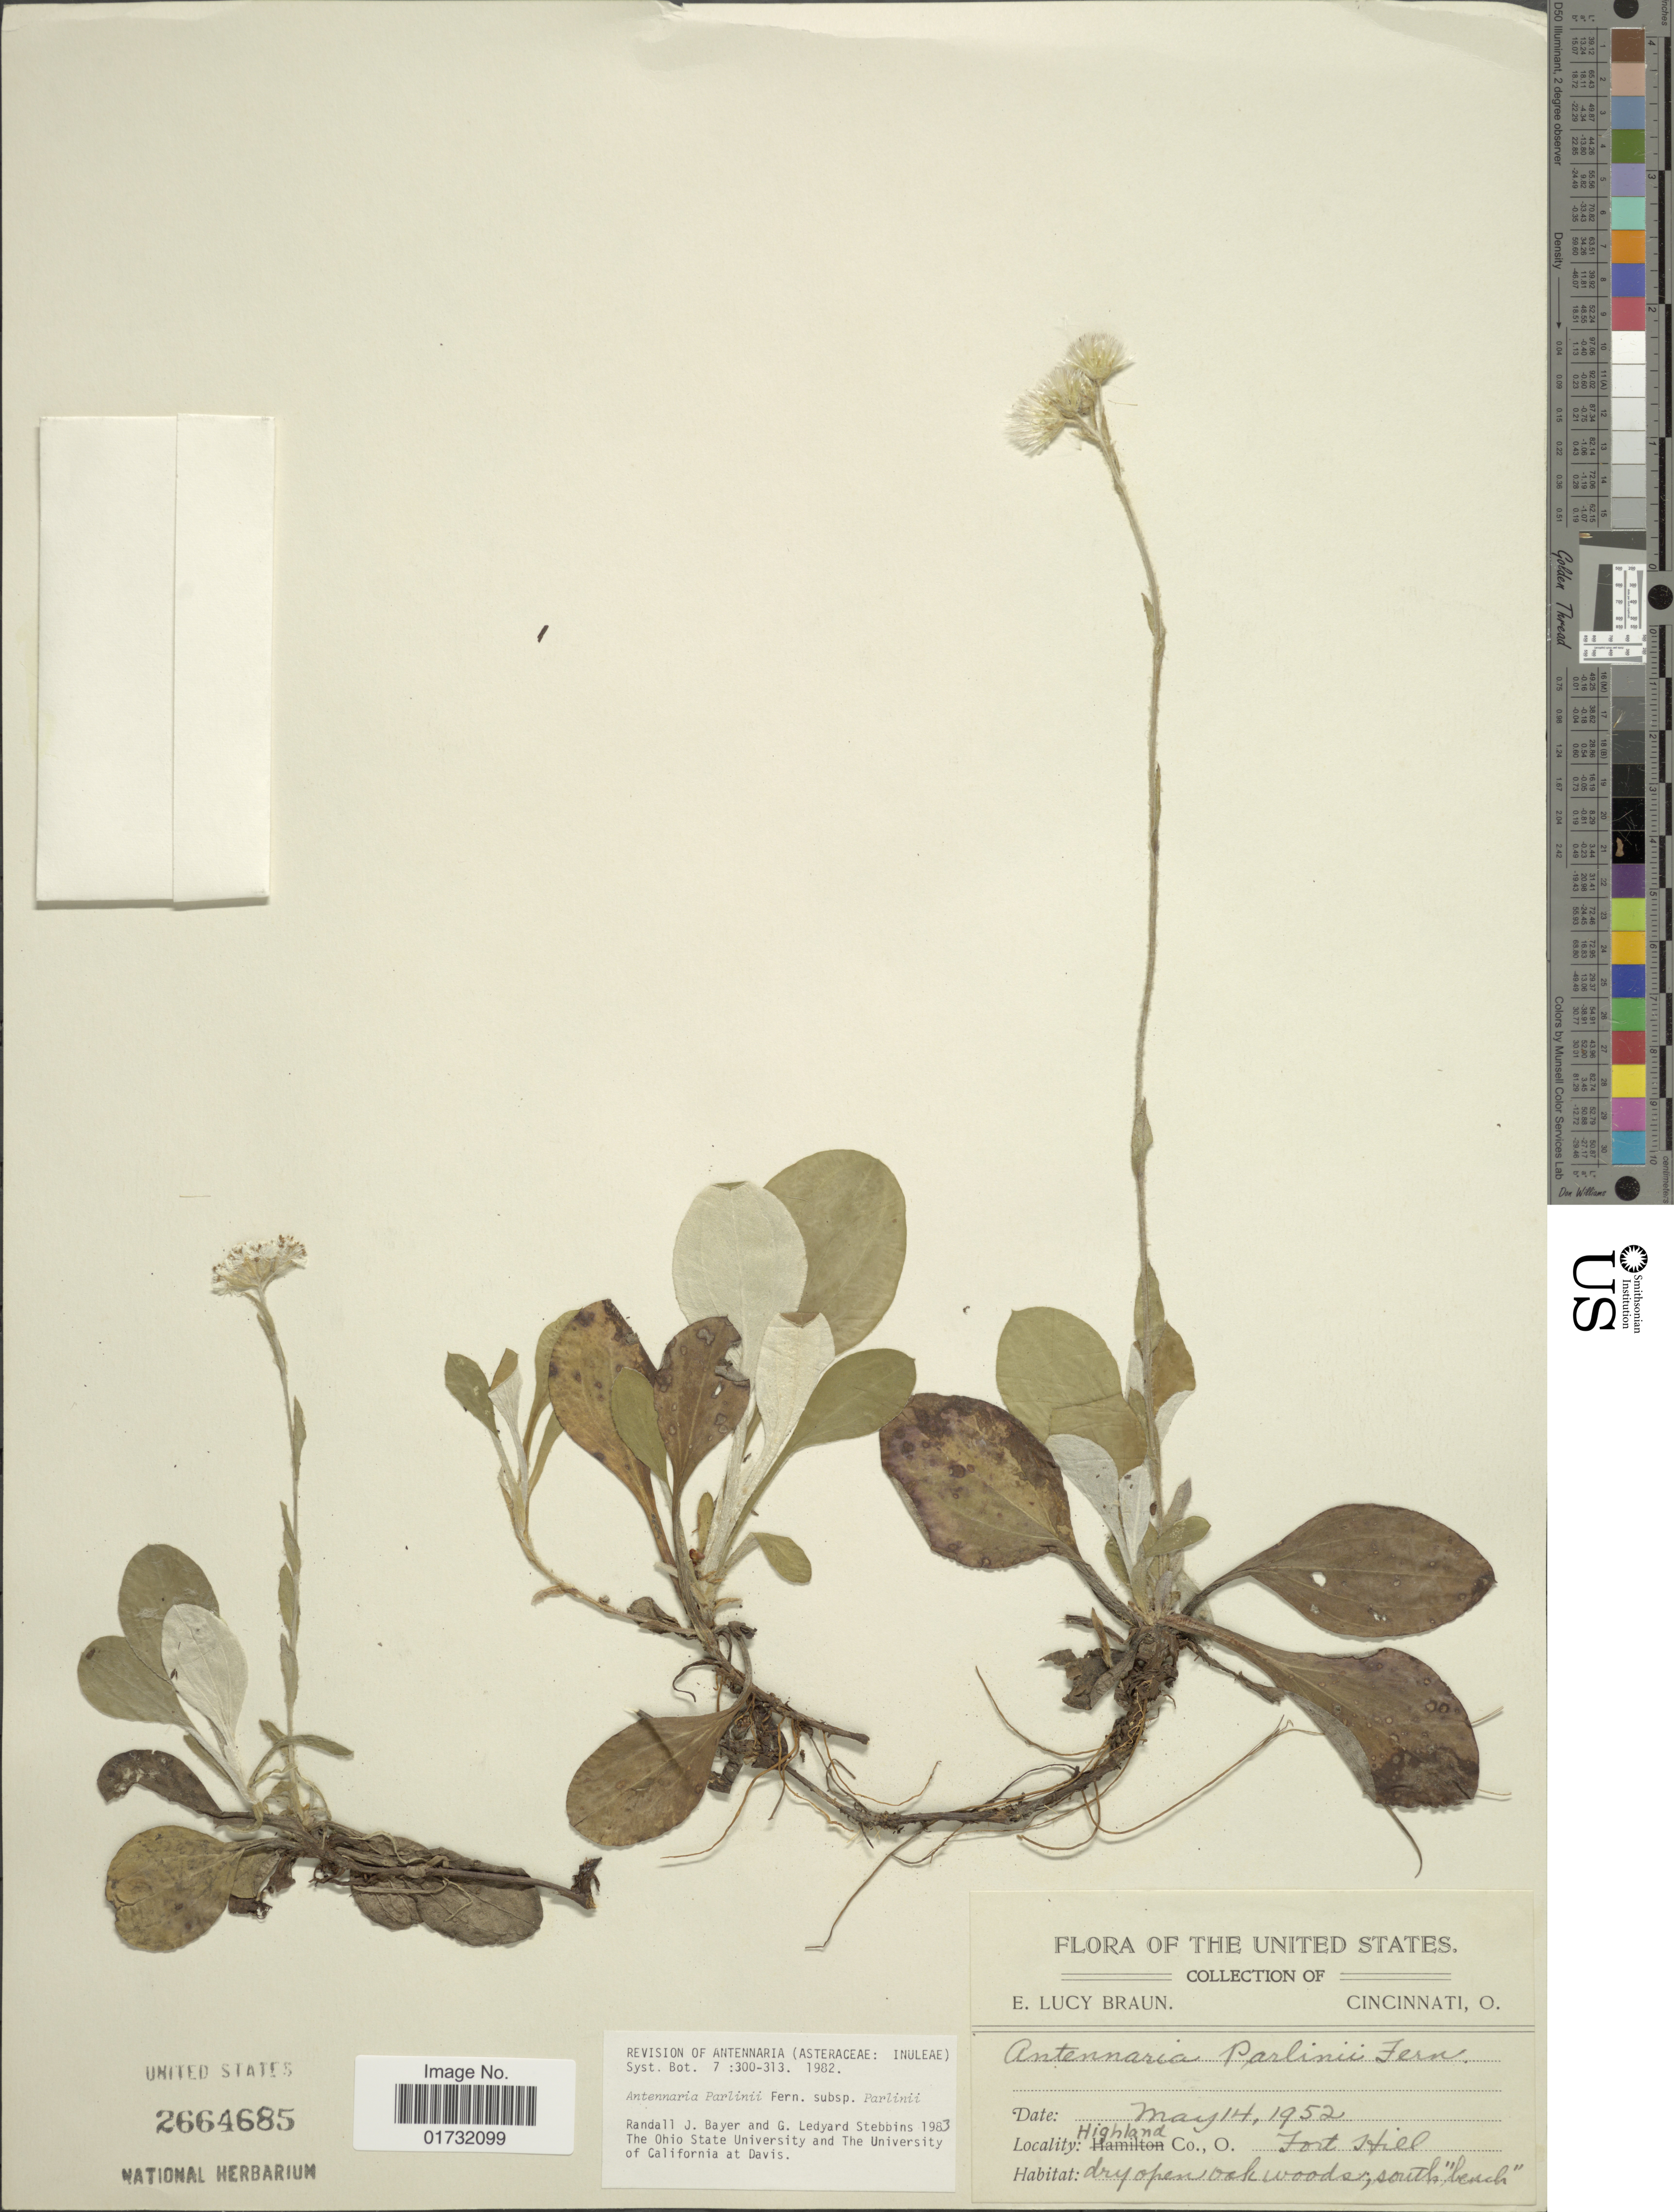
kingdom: Plantae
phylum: Tracheophyta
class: Magnoliopsida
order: Asterales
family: Asteraceae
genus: Antennaria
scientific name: Antennaria parlinii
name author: Fernald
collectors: E. L. Braun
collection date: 1952-05-14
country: United States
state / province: Ohio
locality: Highland Co. Fort Hill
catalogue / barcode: US 2664685